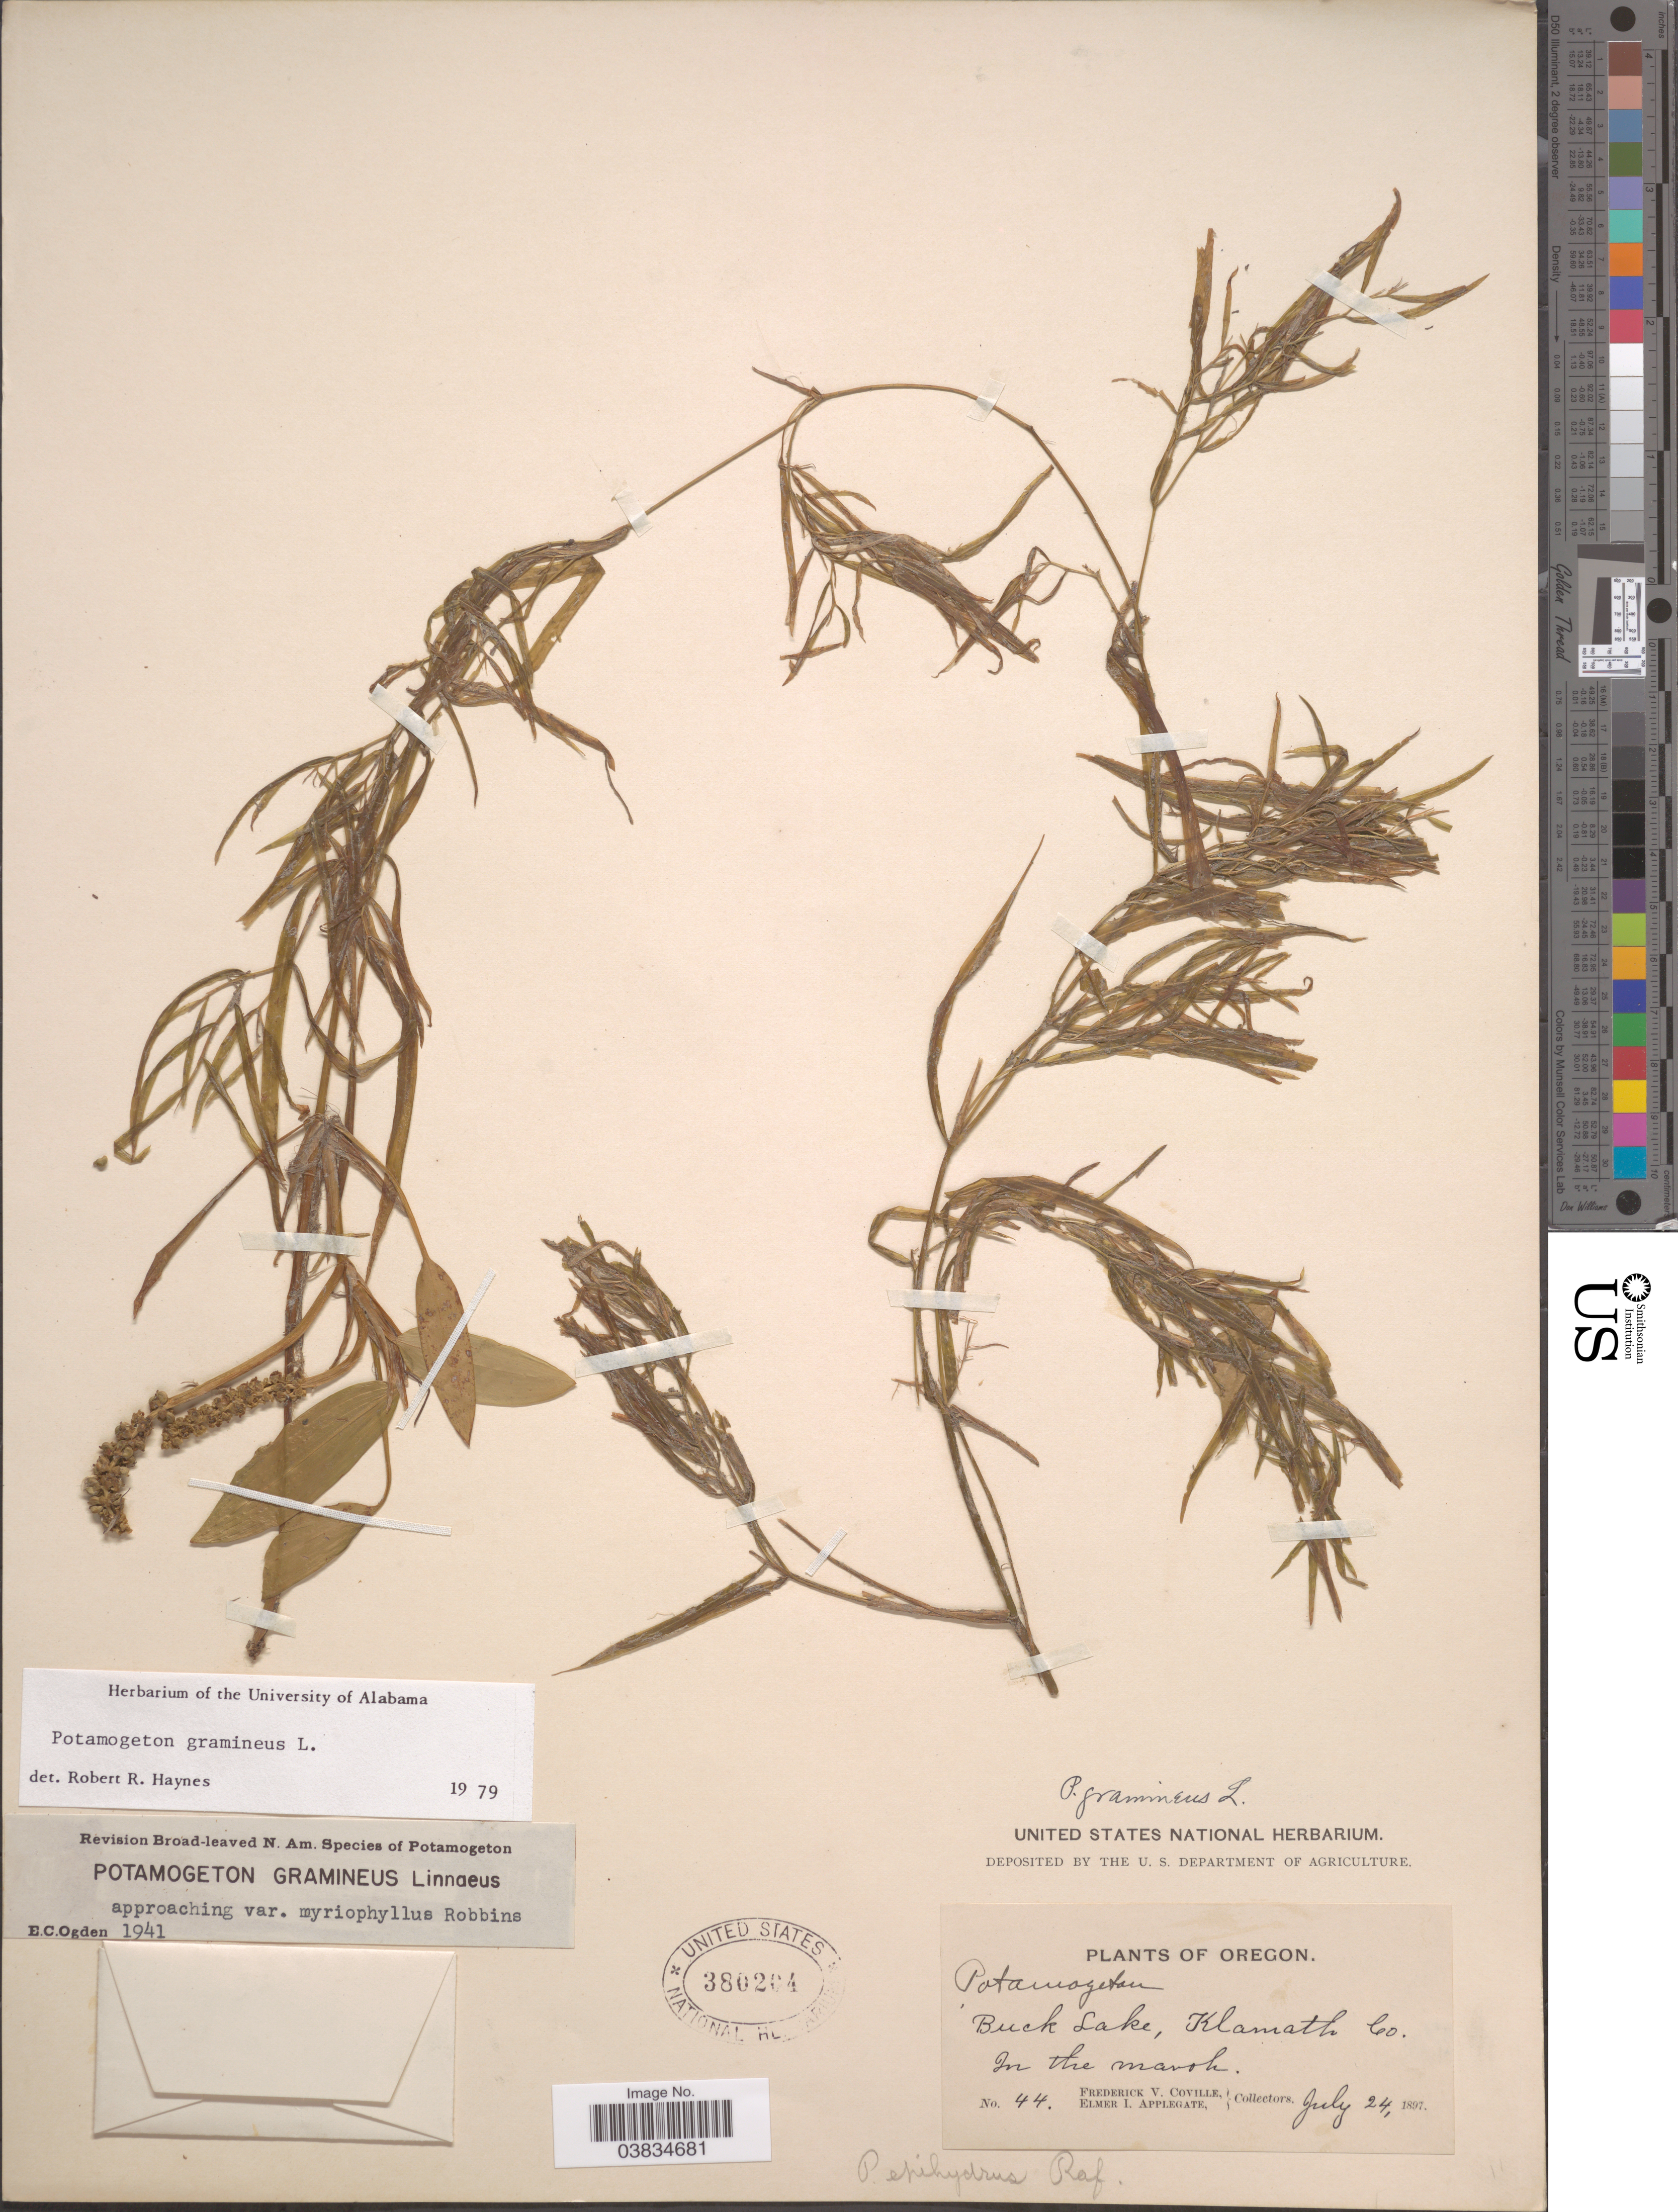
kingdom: Plantae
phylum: Tracheophyta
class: Liliopsida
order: Alismatales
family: Potamogetonaceae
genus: Potamogeton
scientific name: Potamogeton gramineus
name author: L.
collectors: F. V. Coville & E. I. Applegate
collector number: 44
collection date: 1897-07-24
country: United States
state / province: Oregon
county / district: Klamath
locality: Buck Lake, Klamath Co.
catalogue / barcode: US 380204